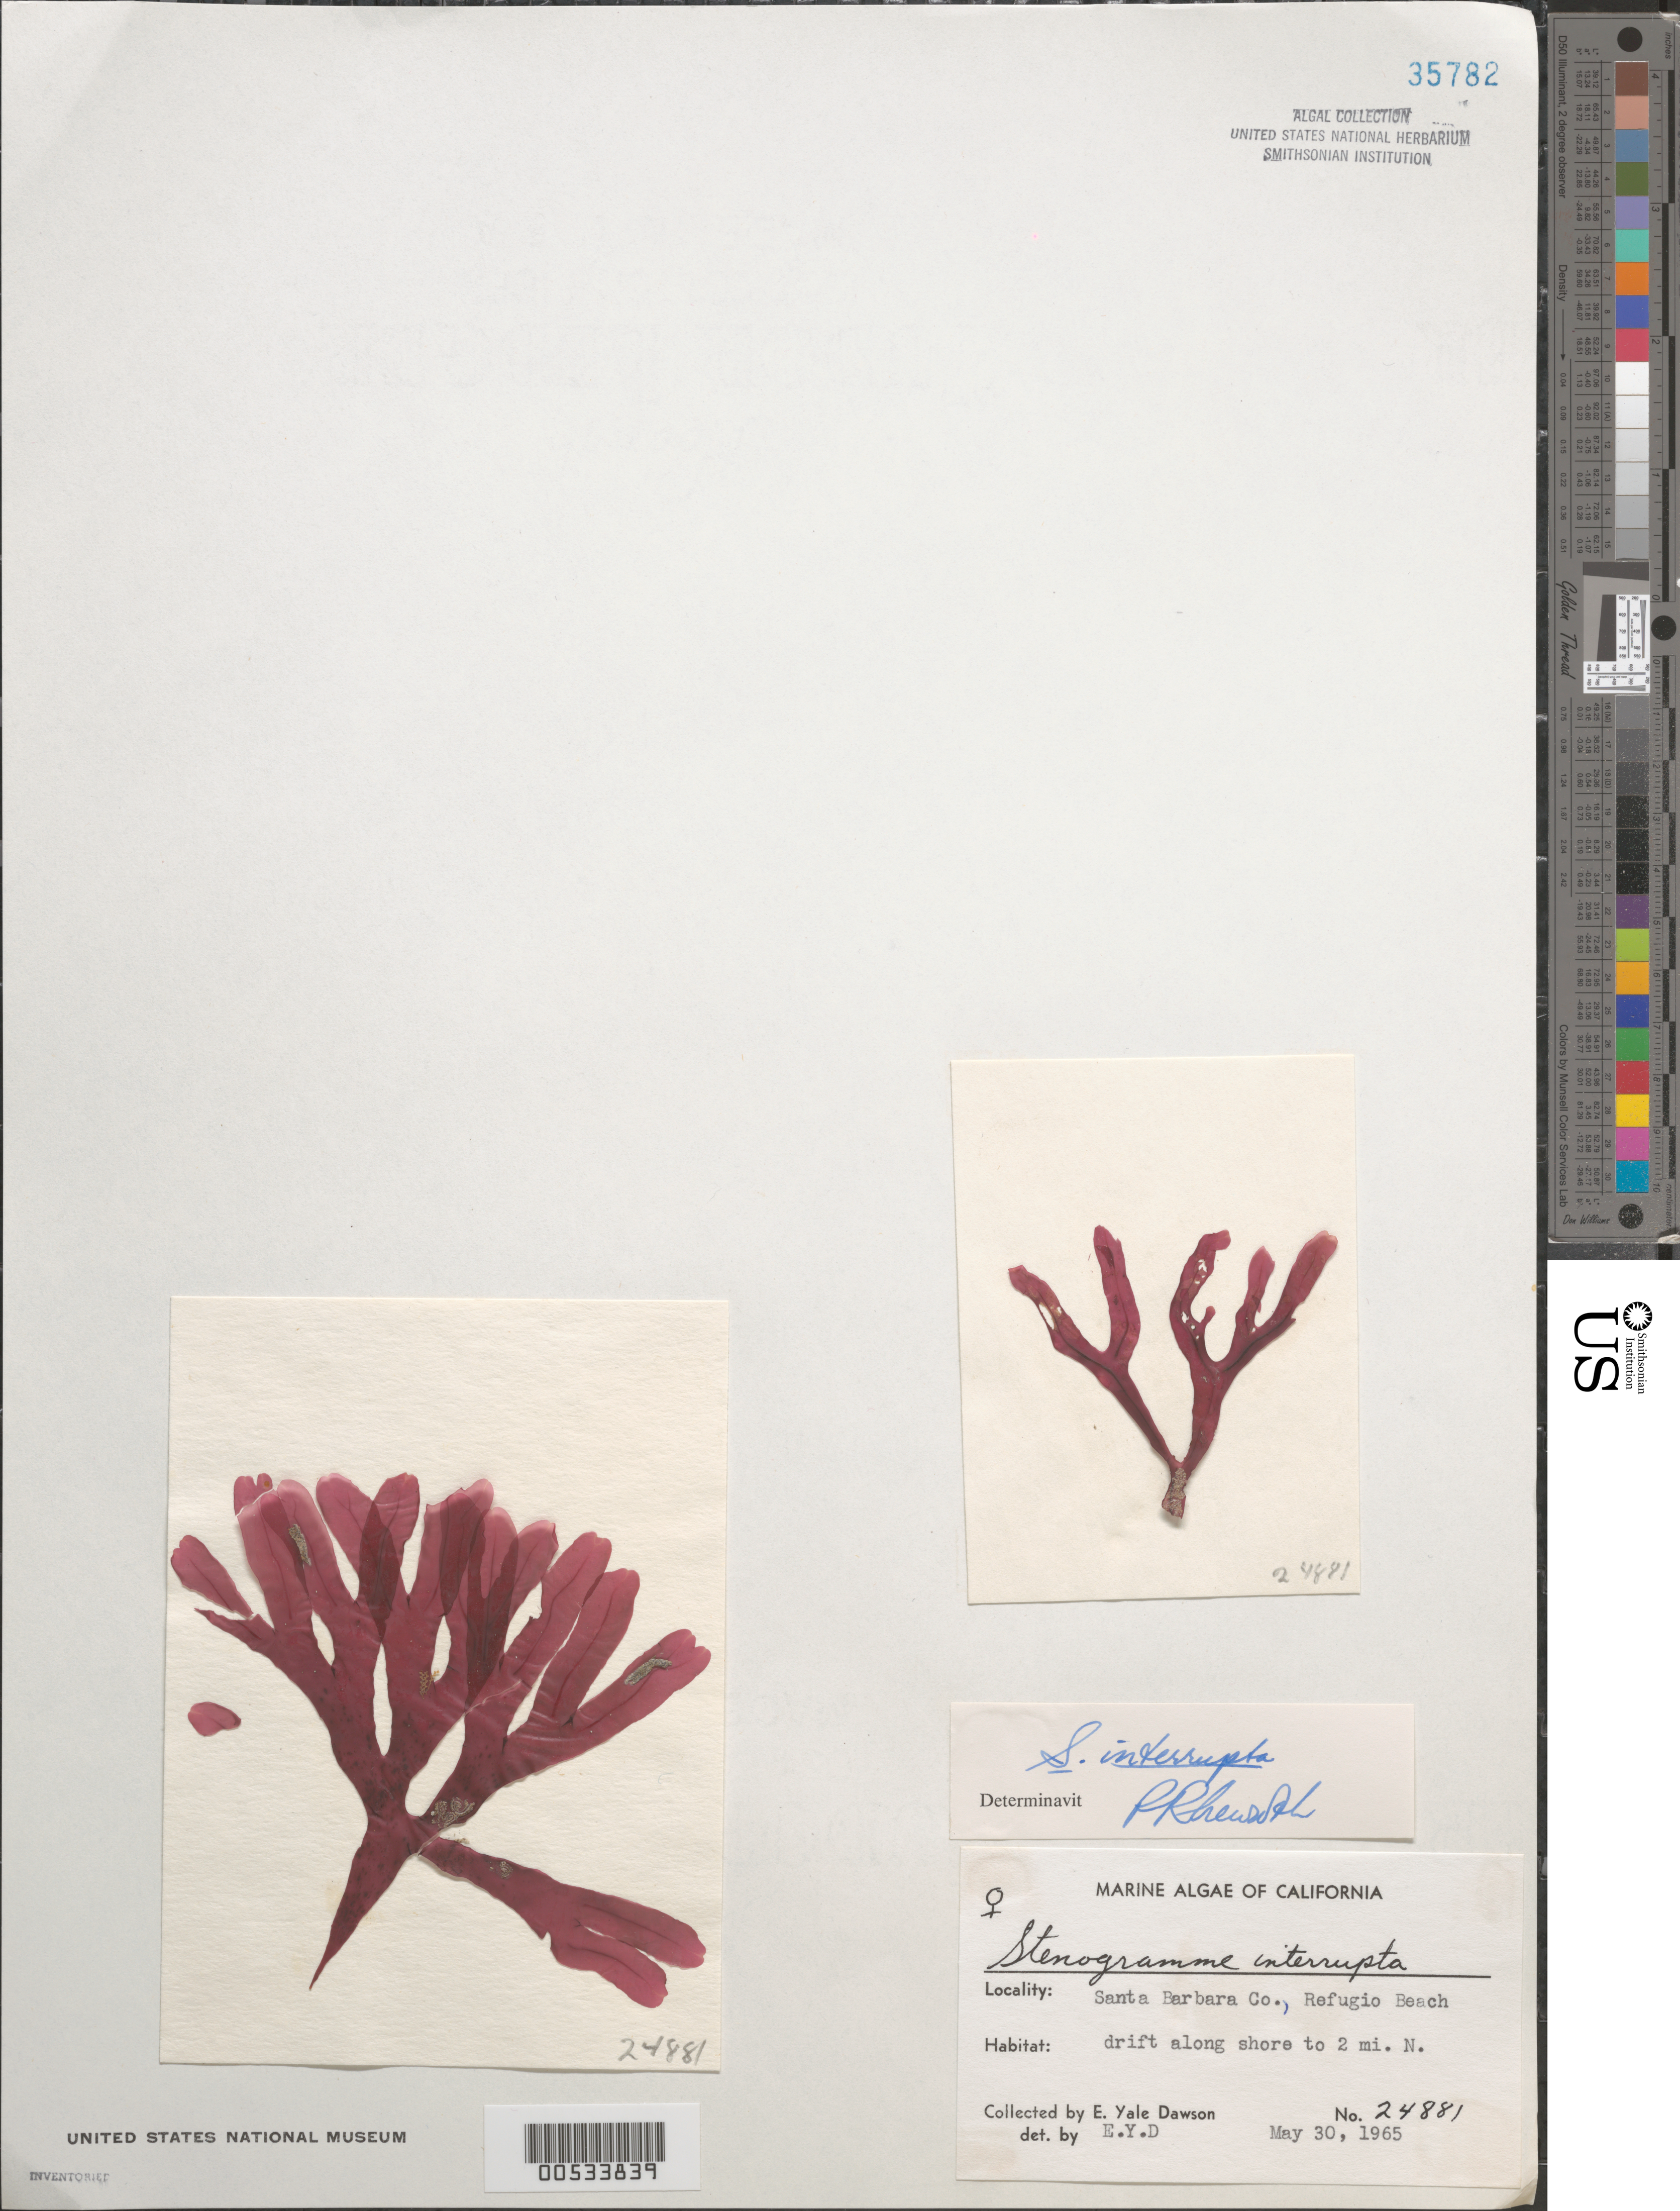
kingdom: Plantae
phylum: Rhodophyta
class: Florideophyceae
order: Gigartinales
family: Phyllophoraceae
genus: Stenogramma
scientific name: Stenogramma interruptum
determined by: Newroth, P. R.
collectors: E. Y. Dawson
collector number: EYD 24881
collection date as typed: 30 May 1965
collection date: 1965-05-30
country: United States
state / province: California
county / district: Santa Barbara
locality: Refugio Beach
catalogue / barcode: US 35782